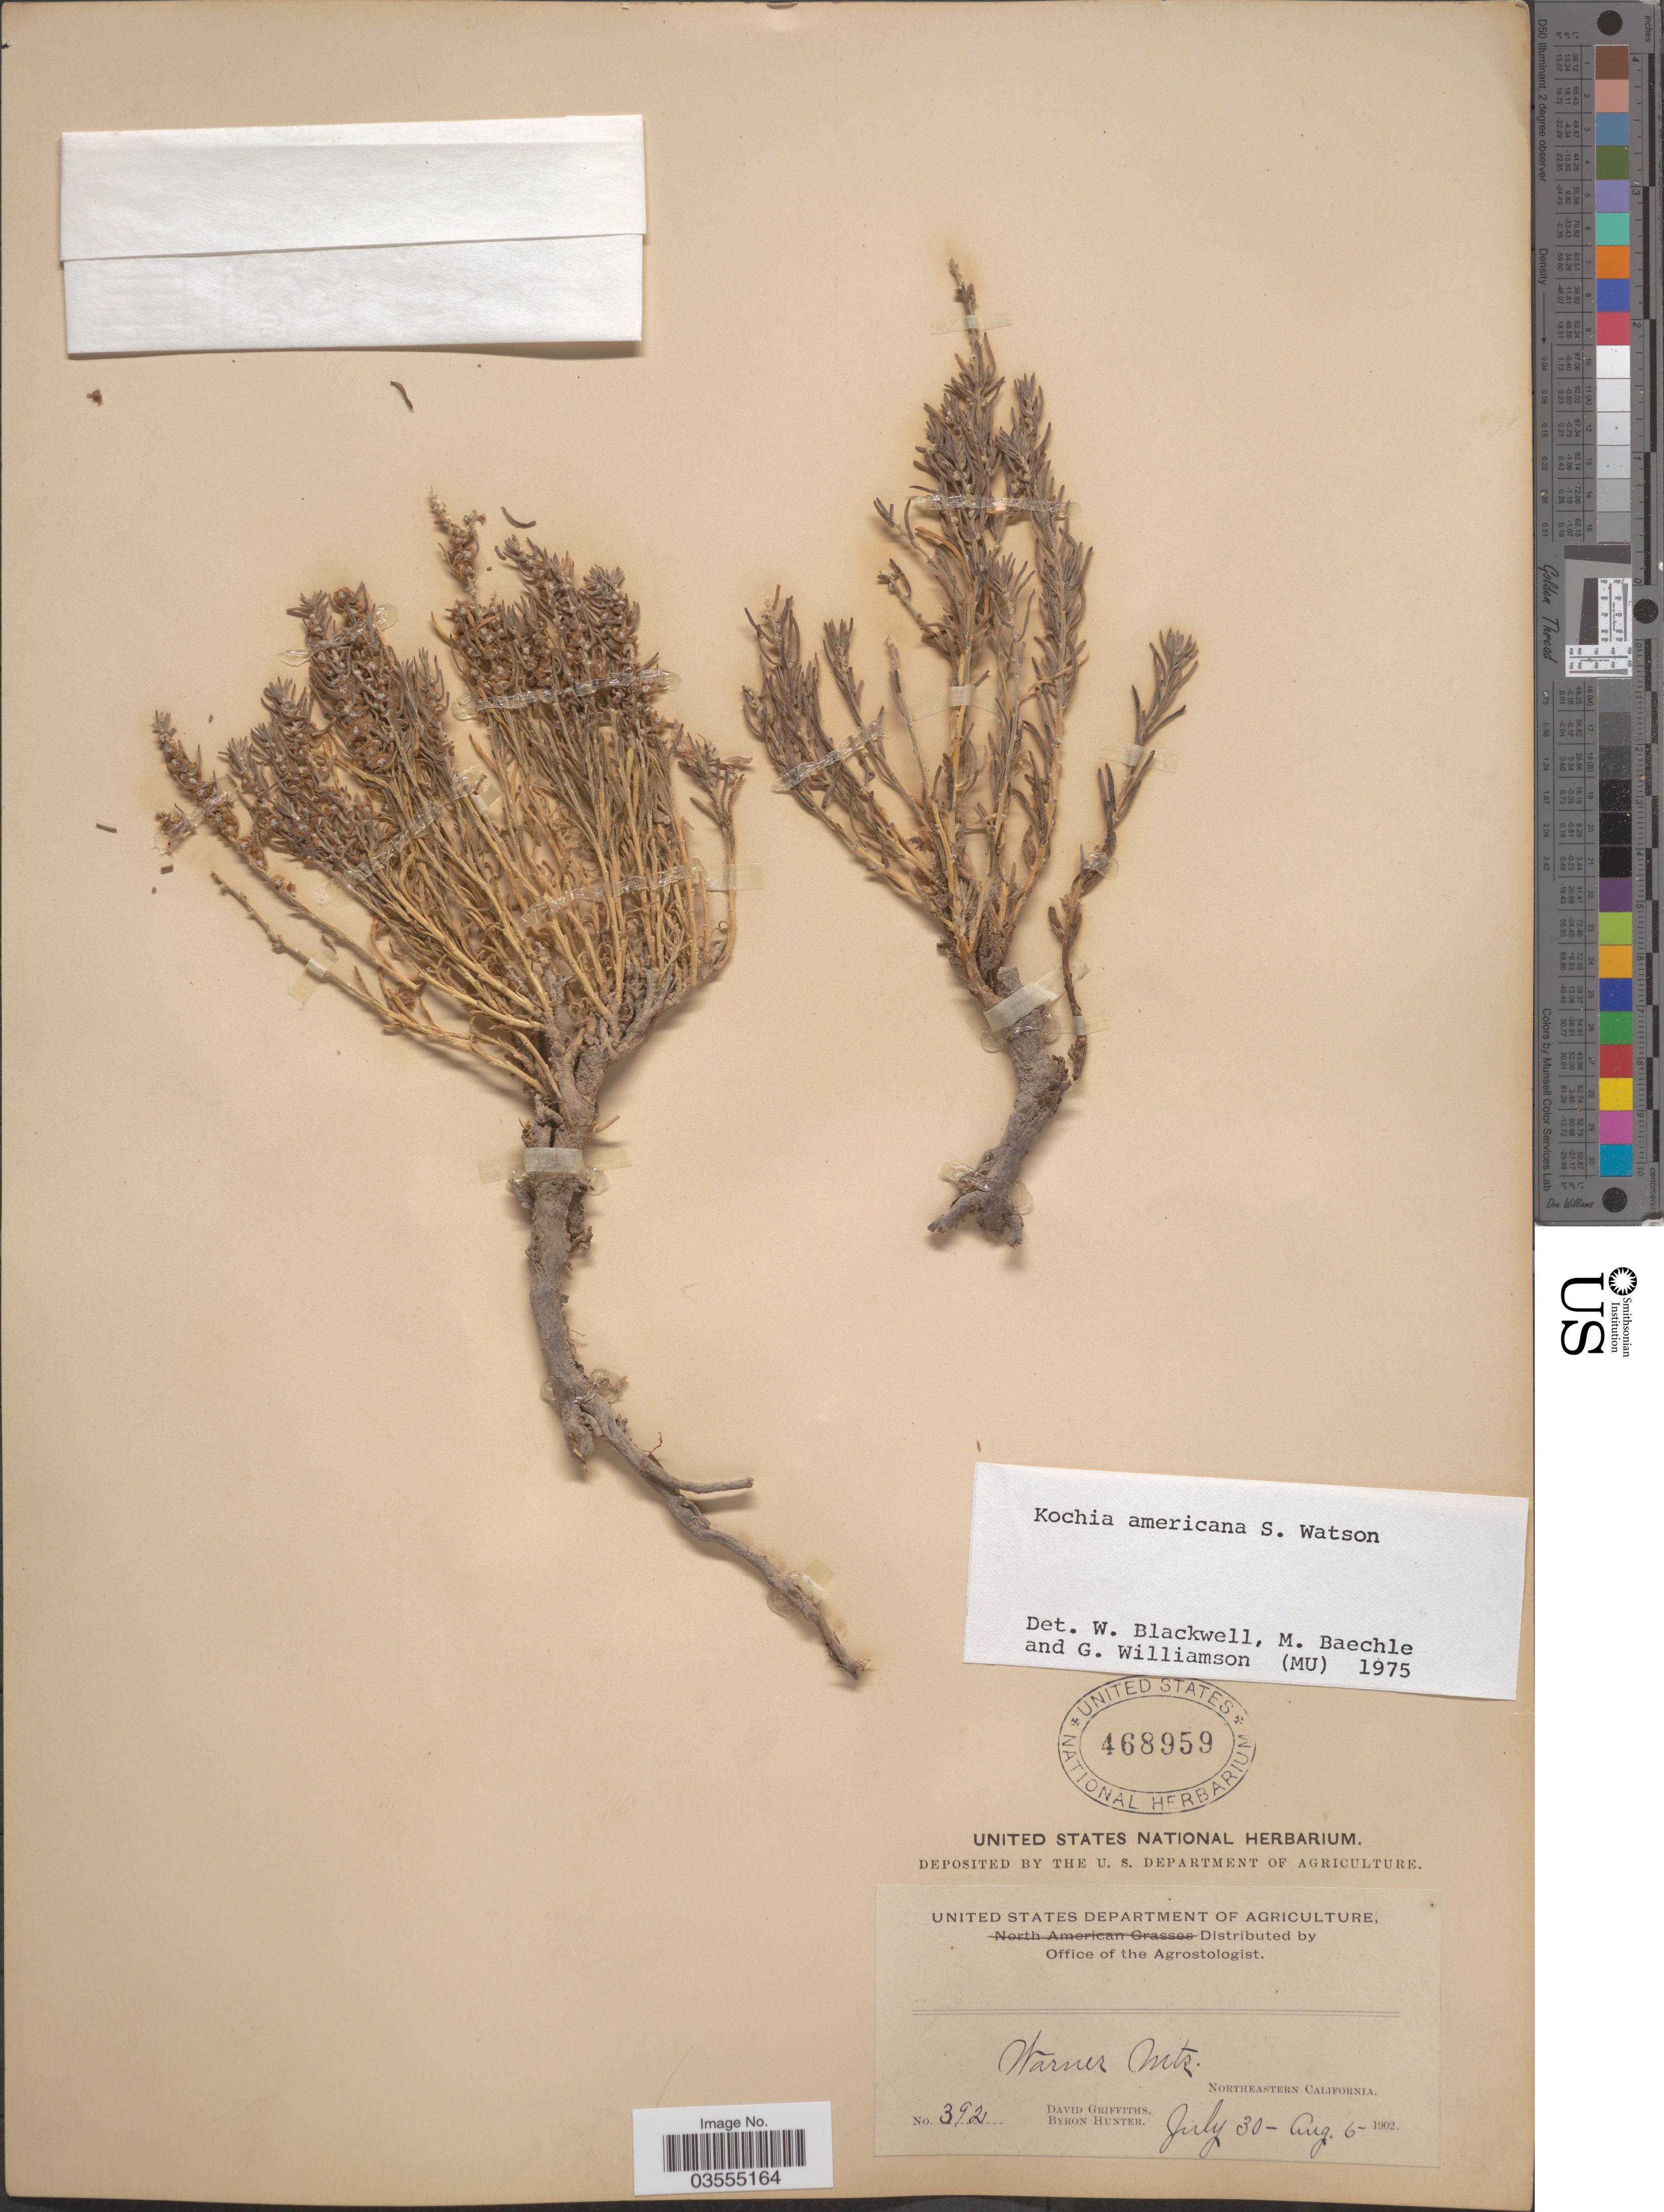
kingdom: Plantae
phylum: Tracheophyta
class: Magnoliopsida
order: Caryophyllales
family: Amaranthaceae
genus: Neokochia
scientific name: Neokochia americana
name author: (S. Watson) G.L. Chu & S.C. Sand.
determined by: U.S. National Herbarium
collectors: D. Griffiths & B. Hunter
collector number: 392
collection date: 1902-07-30/1902-08-06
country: United States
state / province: California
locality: Warner Mts. Northeastern California.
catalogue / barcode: US 468959